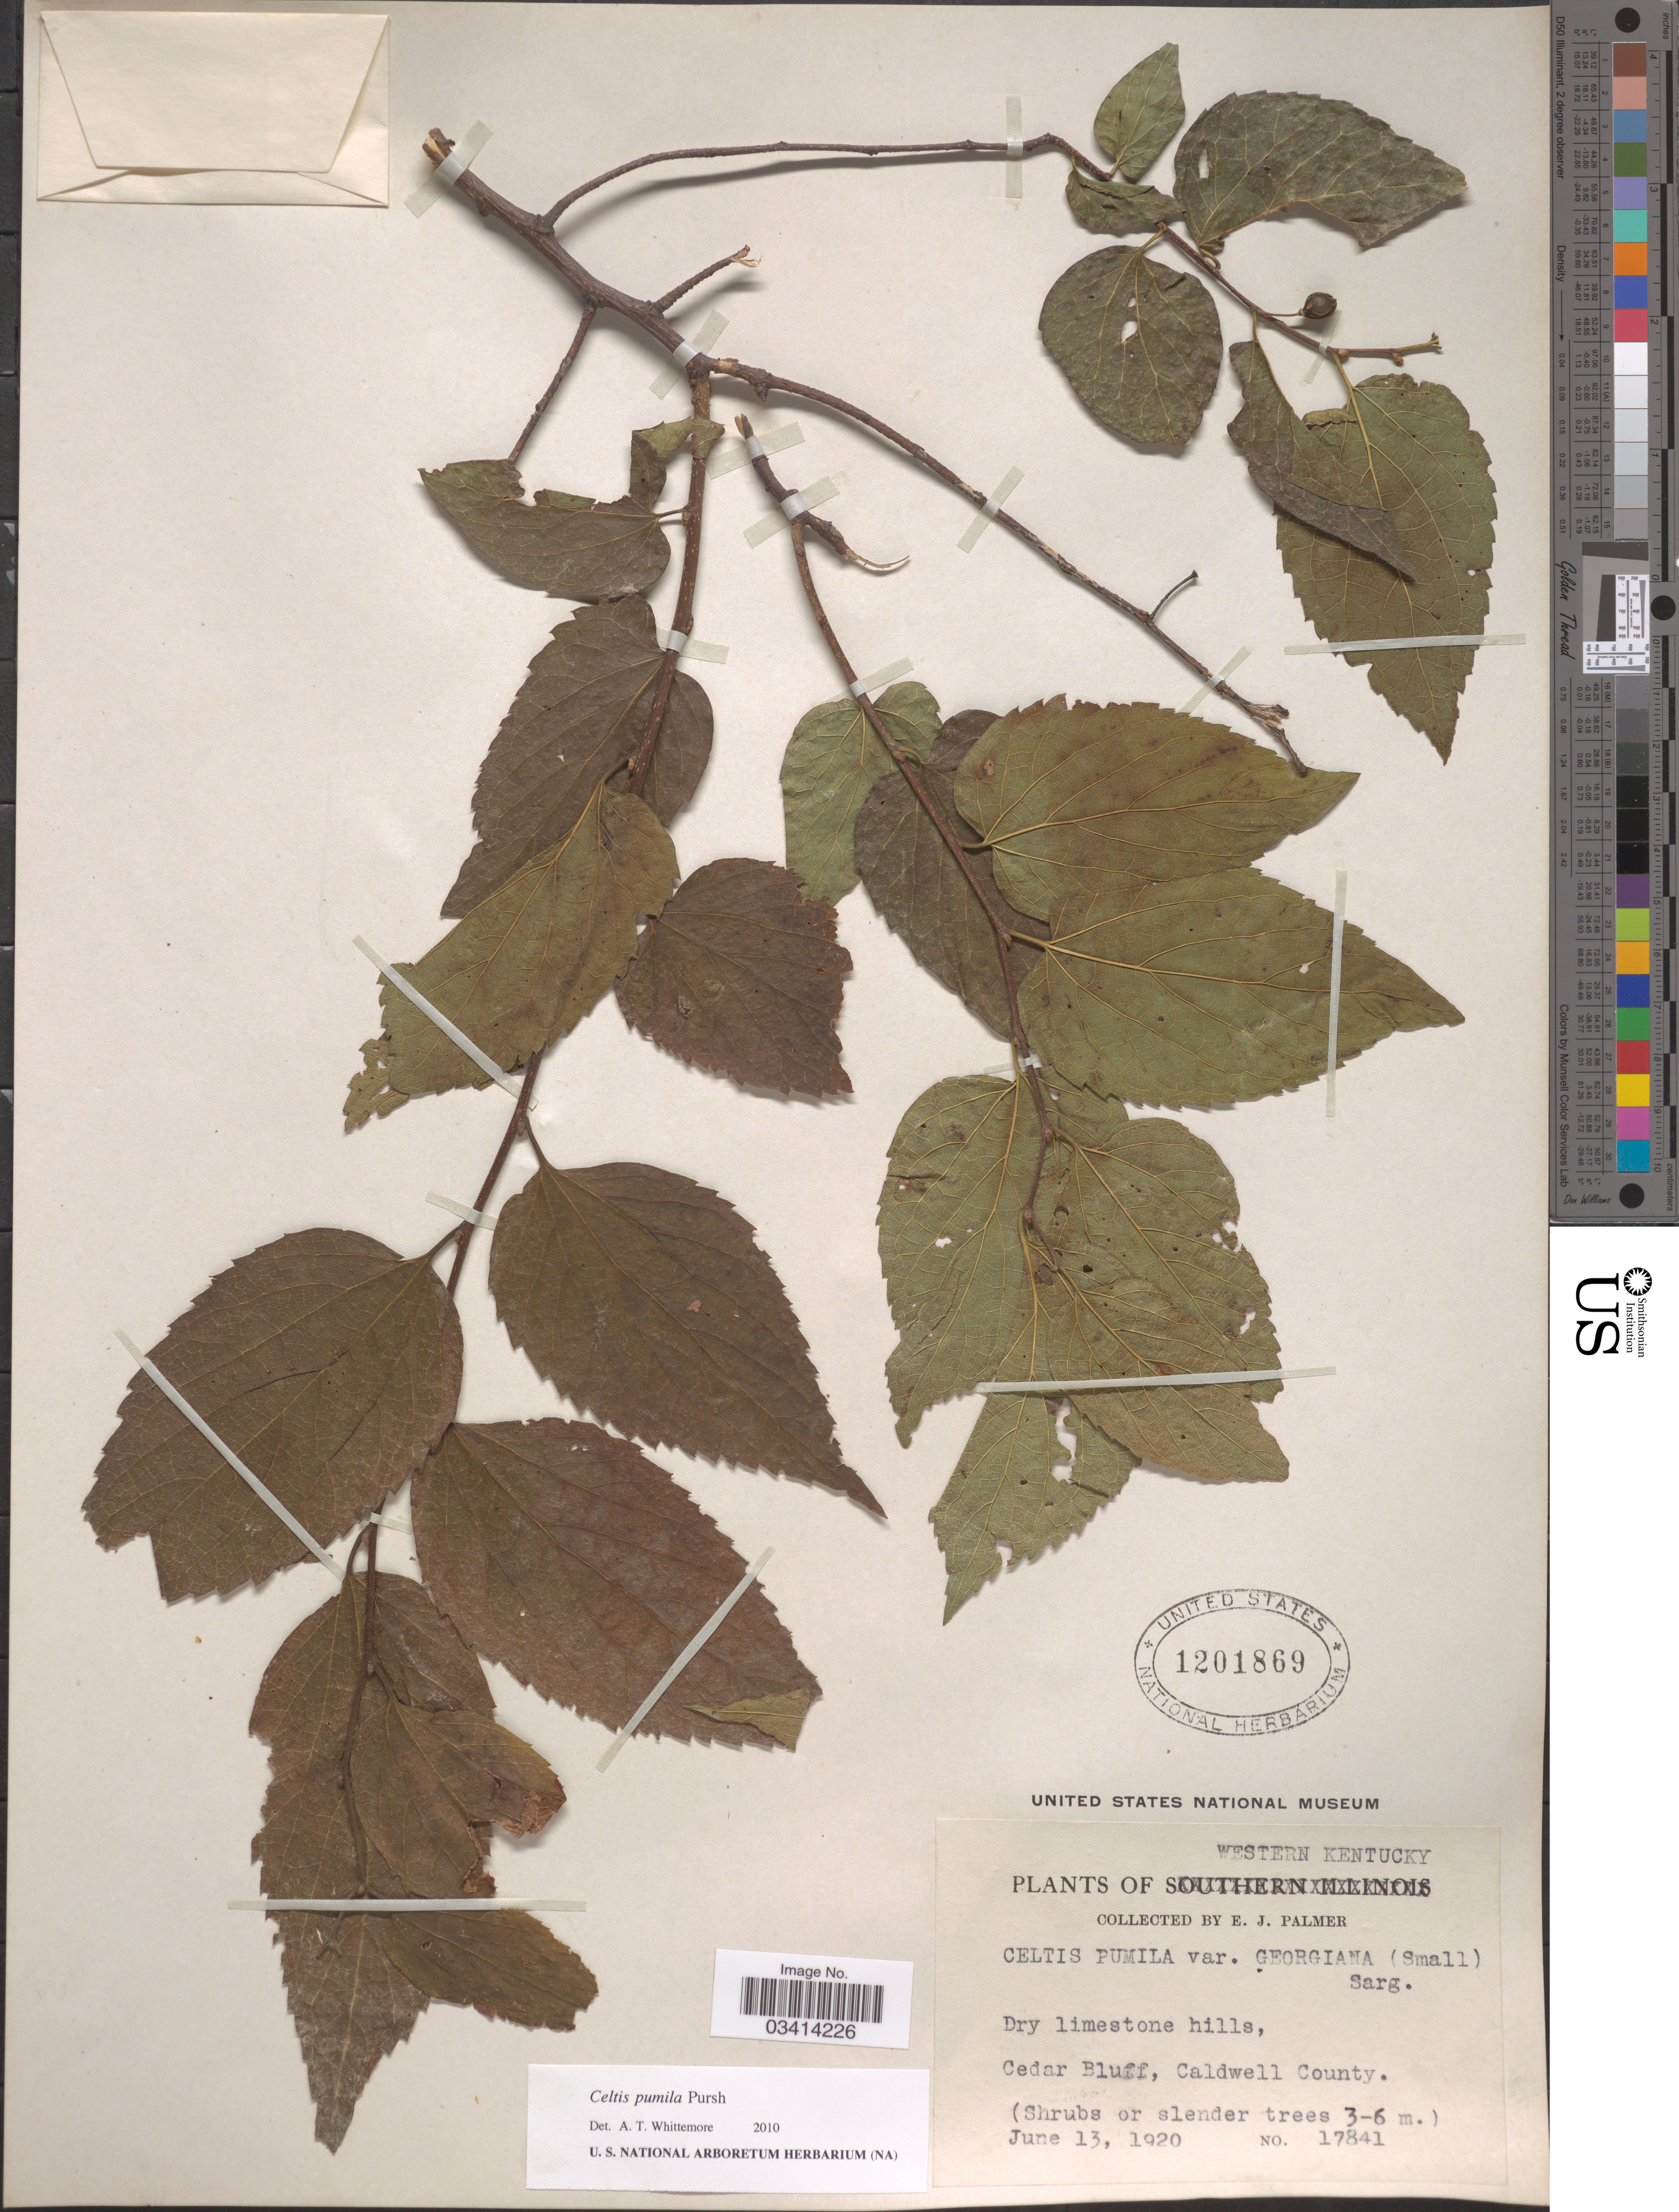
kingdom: Plantae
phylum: Tracheophyta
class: Magnoliopsida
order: Rosales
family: Cannabaceae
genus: Celtis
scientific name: Celtis pumila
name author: Pursh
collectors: E. J. Palmer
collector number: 17841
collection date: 1920-06-13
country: United States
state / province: Kentucky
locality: Western Kentucky. Cedar Bluff, Caldwell County.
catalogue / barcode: US 1201869